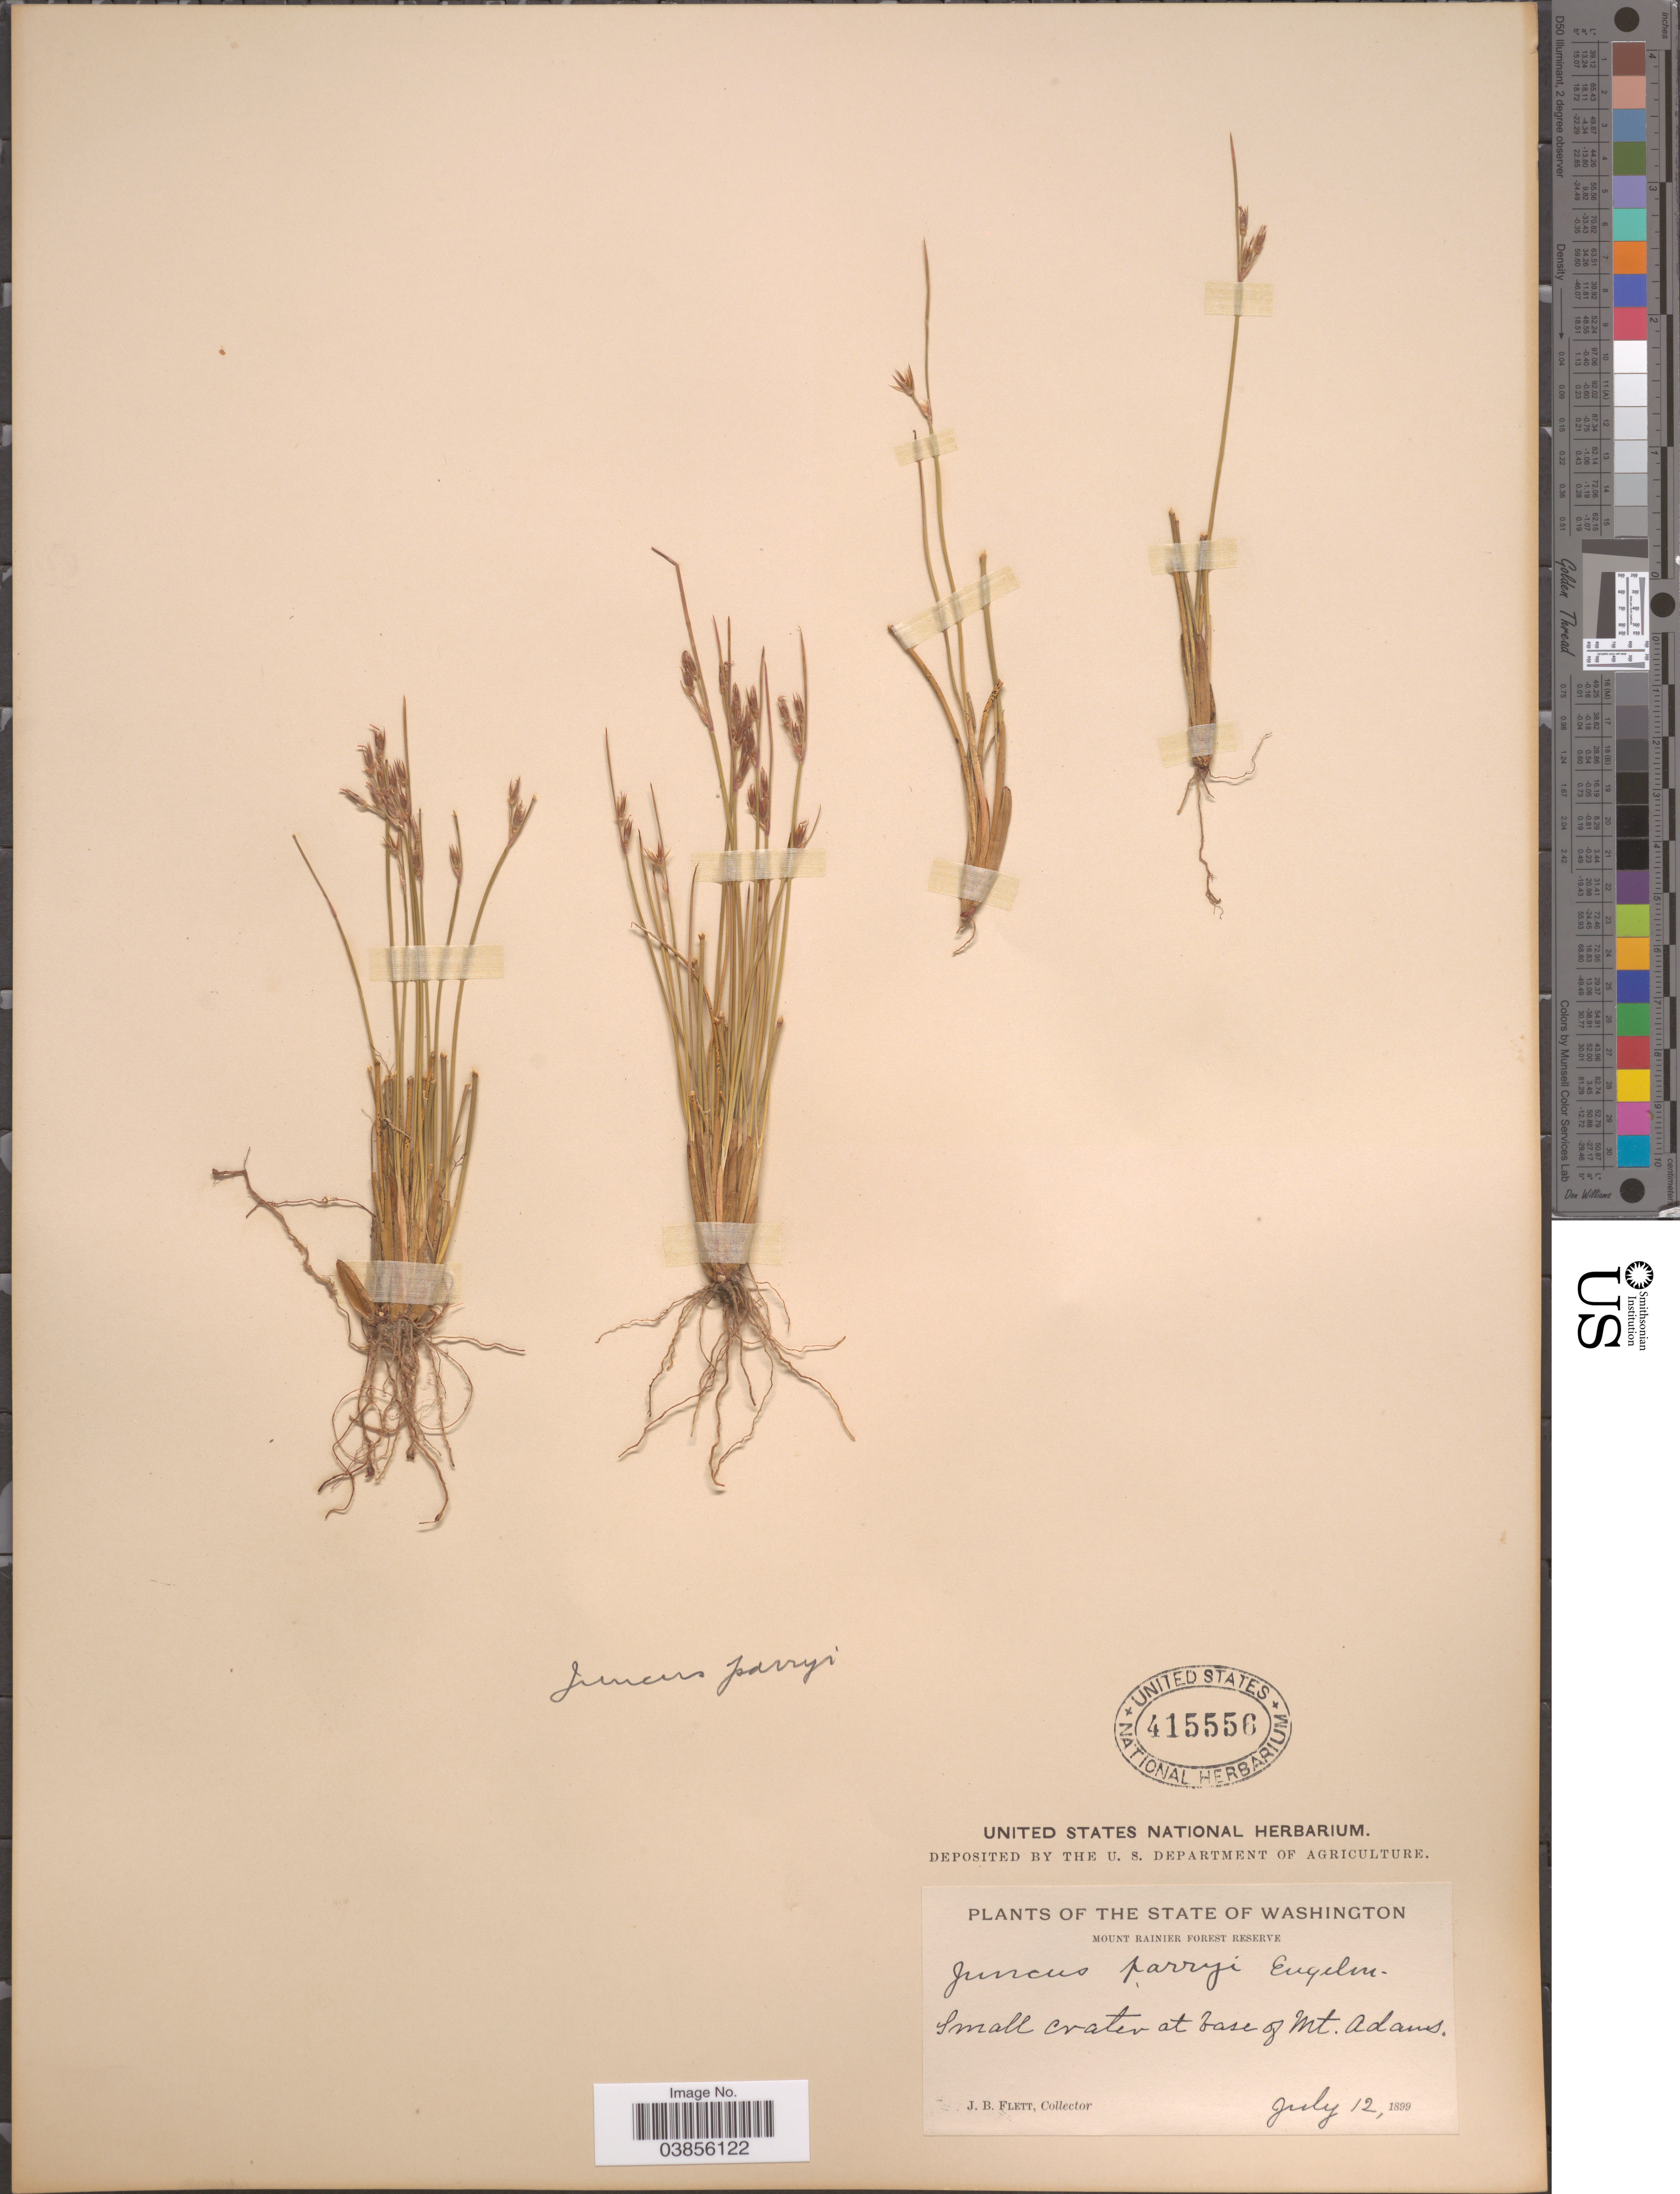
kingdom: Plantae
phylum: Tracheophyta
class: Liliopsida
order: Poales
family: Juncaceae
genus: Juncus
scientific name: Juncus parryi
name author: Engelm.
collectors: J. Flett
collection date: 1899-07-12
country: United States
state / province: Washington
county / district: Yakima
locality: Mount Rainier Forest Reserve. At base of Mt. Adams.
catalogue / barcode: US 415556